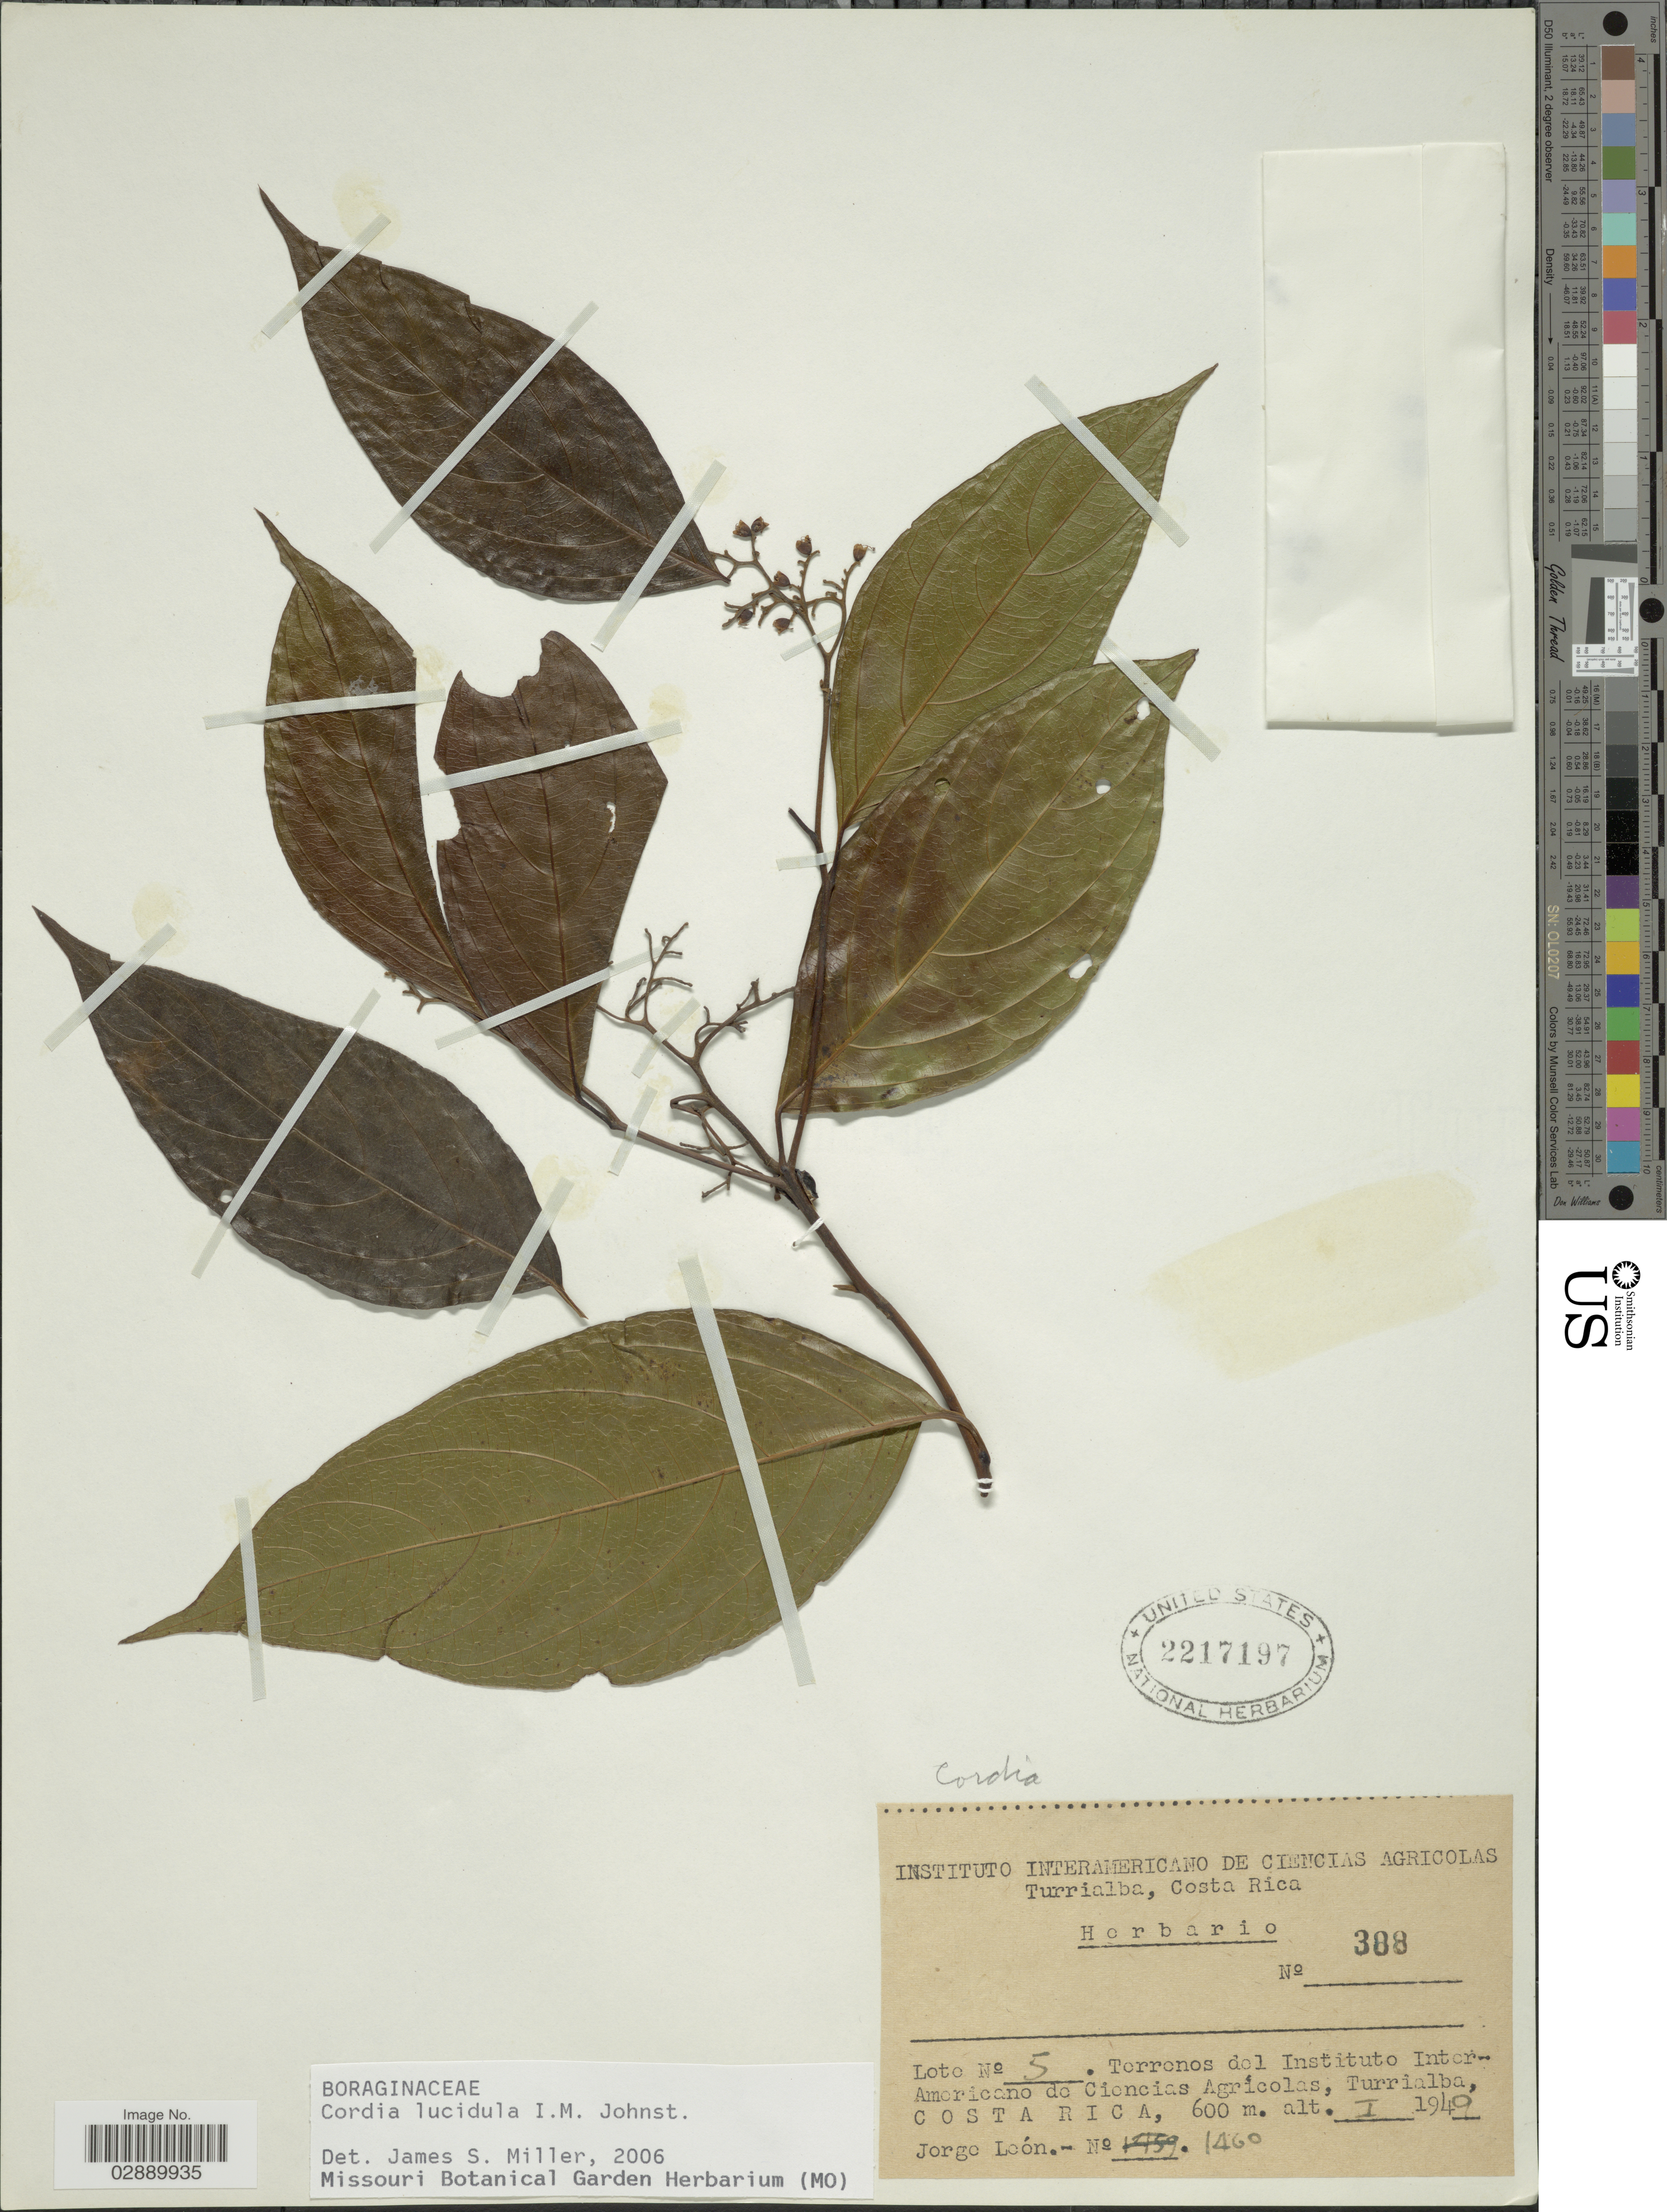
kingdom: Plantae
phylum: Tracheophyta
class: Magnoliopsida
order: Boraginales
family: Cordiaceae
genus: Cordia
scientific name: Cordia lucidula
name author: I.M. Johnst.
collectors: J. León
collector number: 1460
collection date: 1949-01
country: Costa Rica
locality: Terrenos del Instituto Inter-Americano de Ciencias Agrícolas, Turrialba.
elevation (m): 600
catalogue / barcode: US 2217197